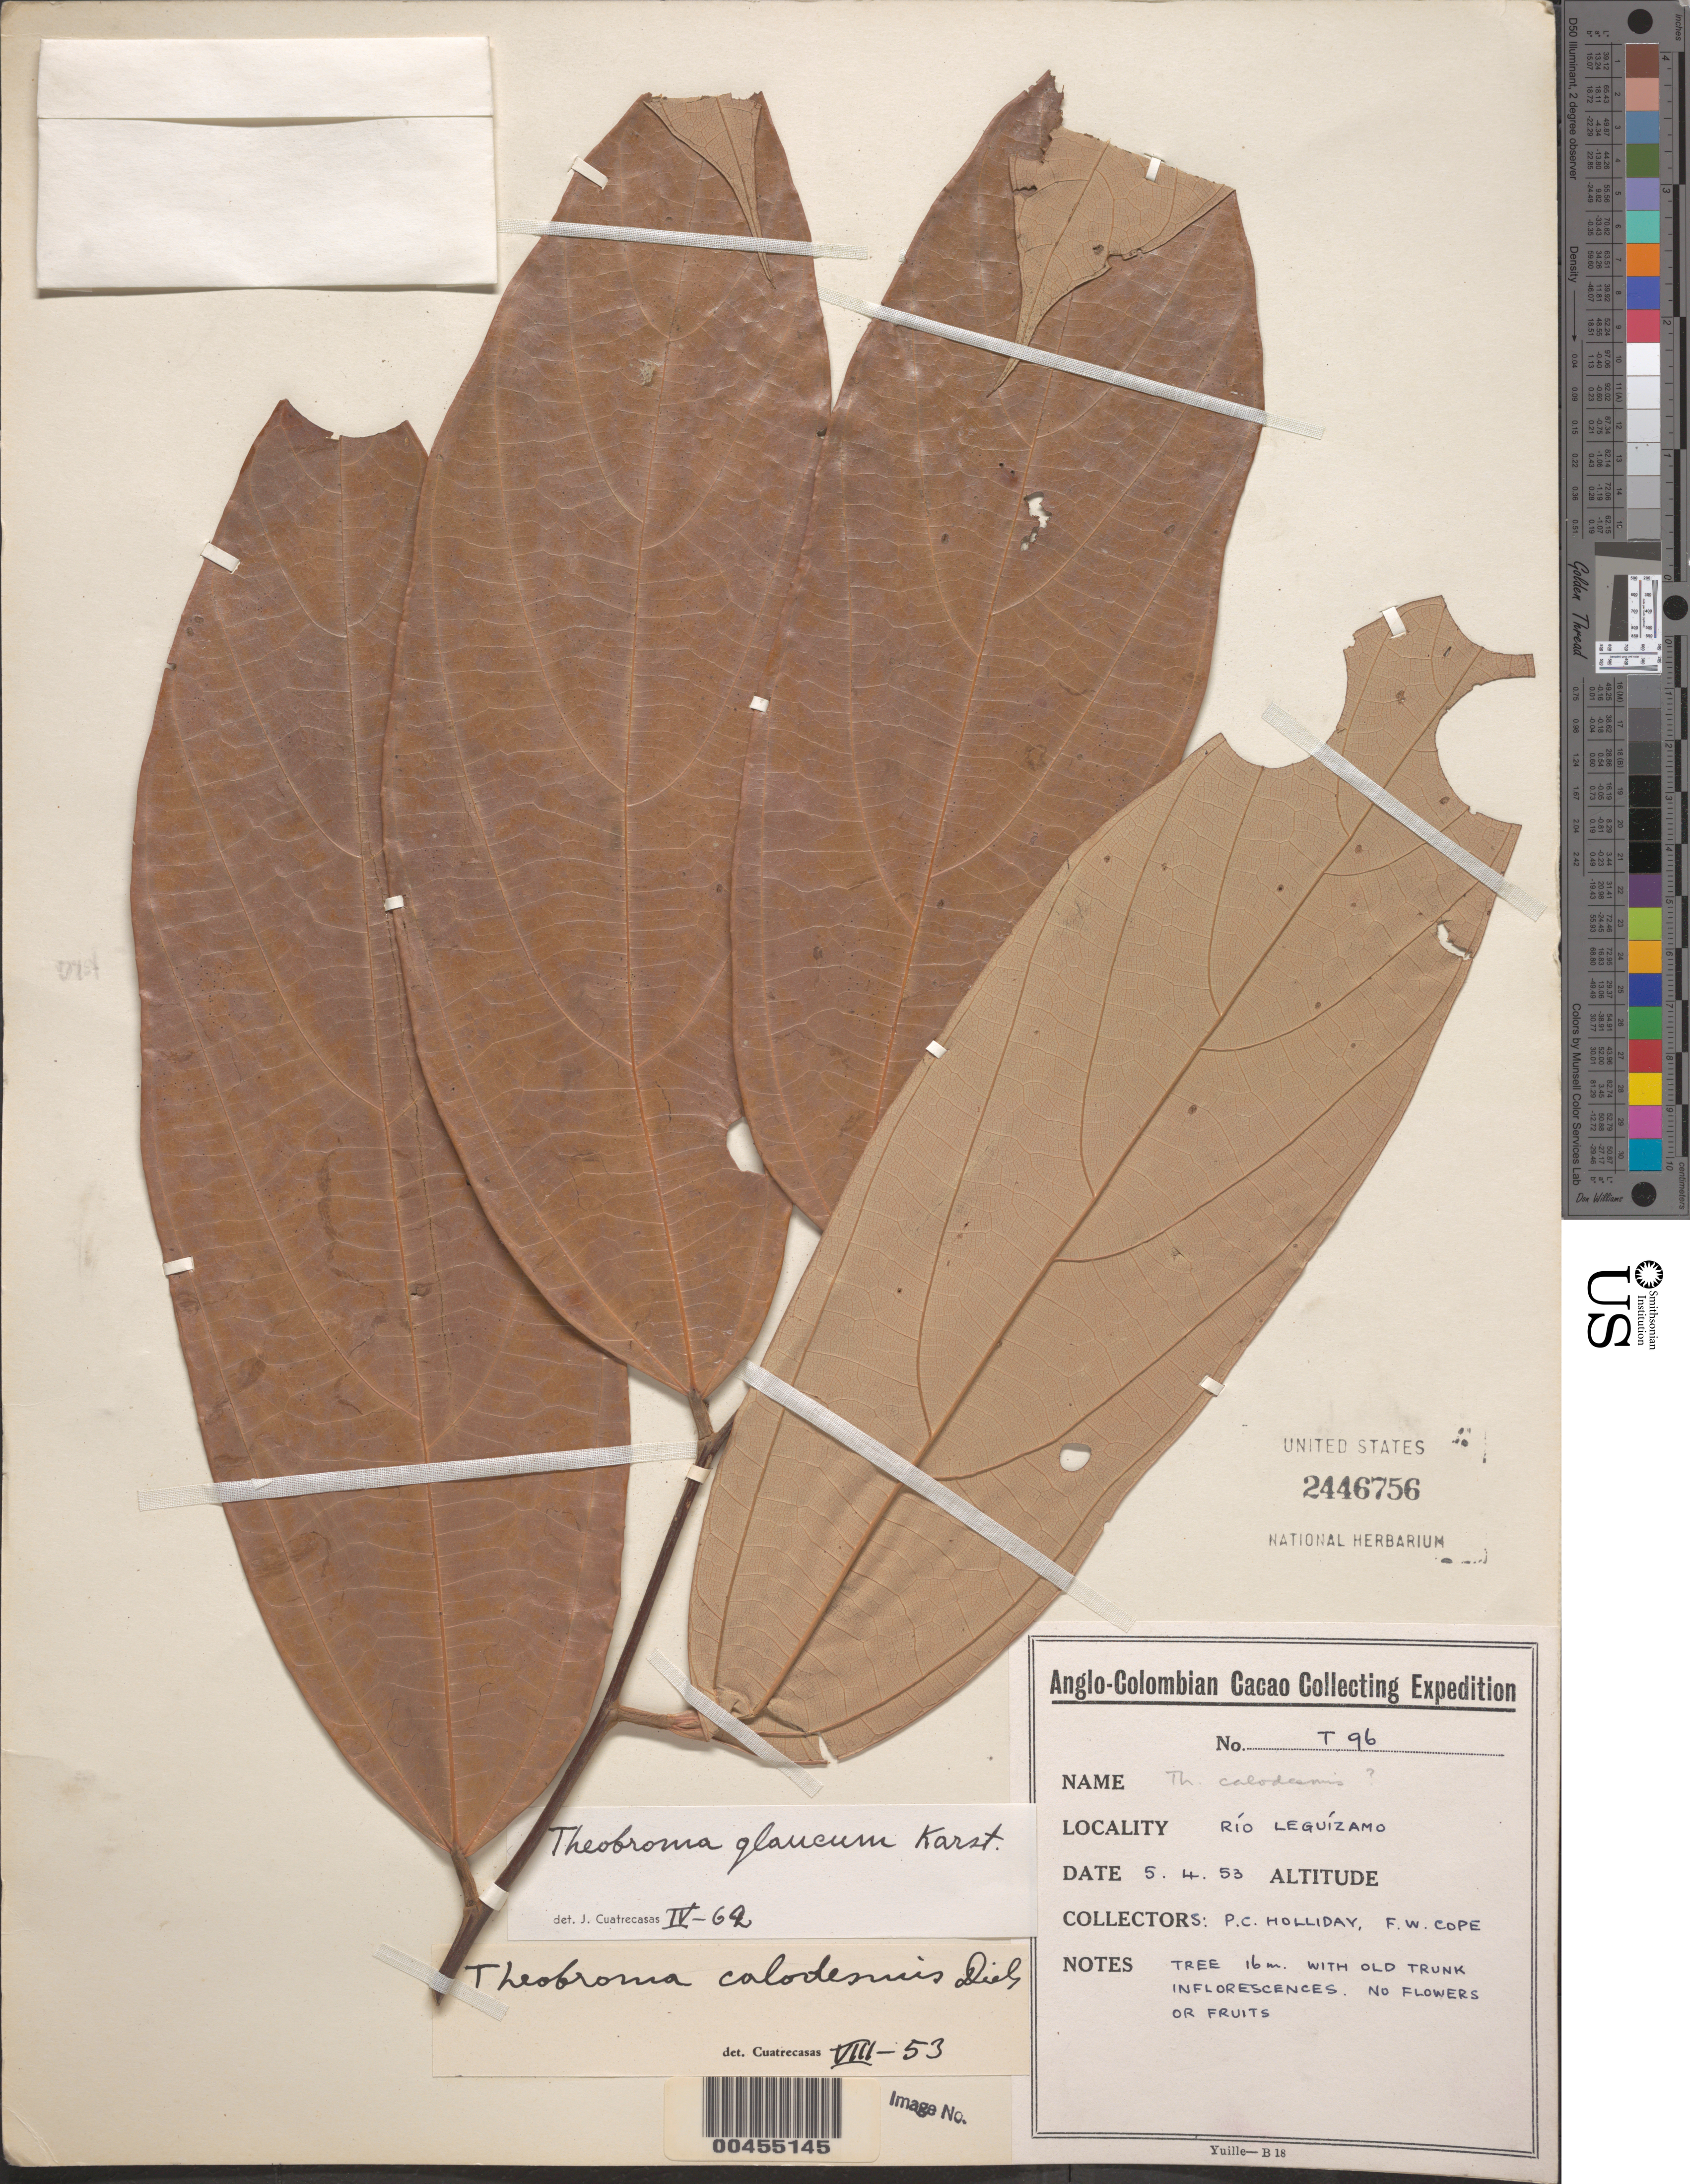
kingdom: Plantae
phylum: Tracheophyta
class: Magnoliopsida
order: Malvales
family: Malvaceae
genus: Theobroma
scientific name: Theobroma glaucum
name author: H. Karst.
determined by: Cuatrecasas, J.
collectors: P. C. Holliday & F. Cope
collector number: T96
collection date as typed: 05 Apr 1953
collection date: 1953-04-05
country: Colombia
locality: Río Leguízamo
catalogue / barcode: US 2446756